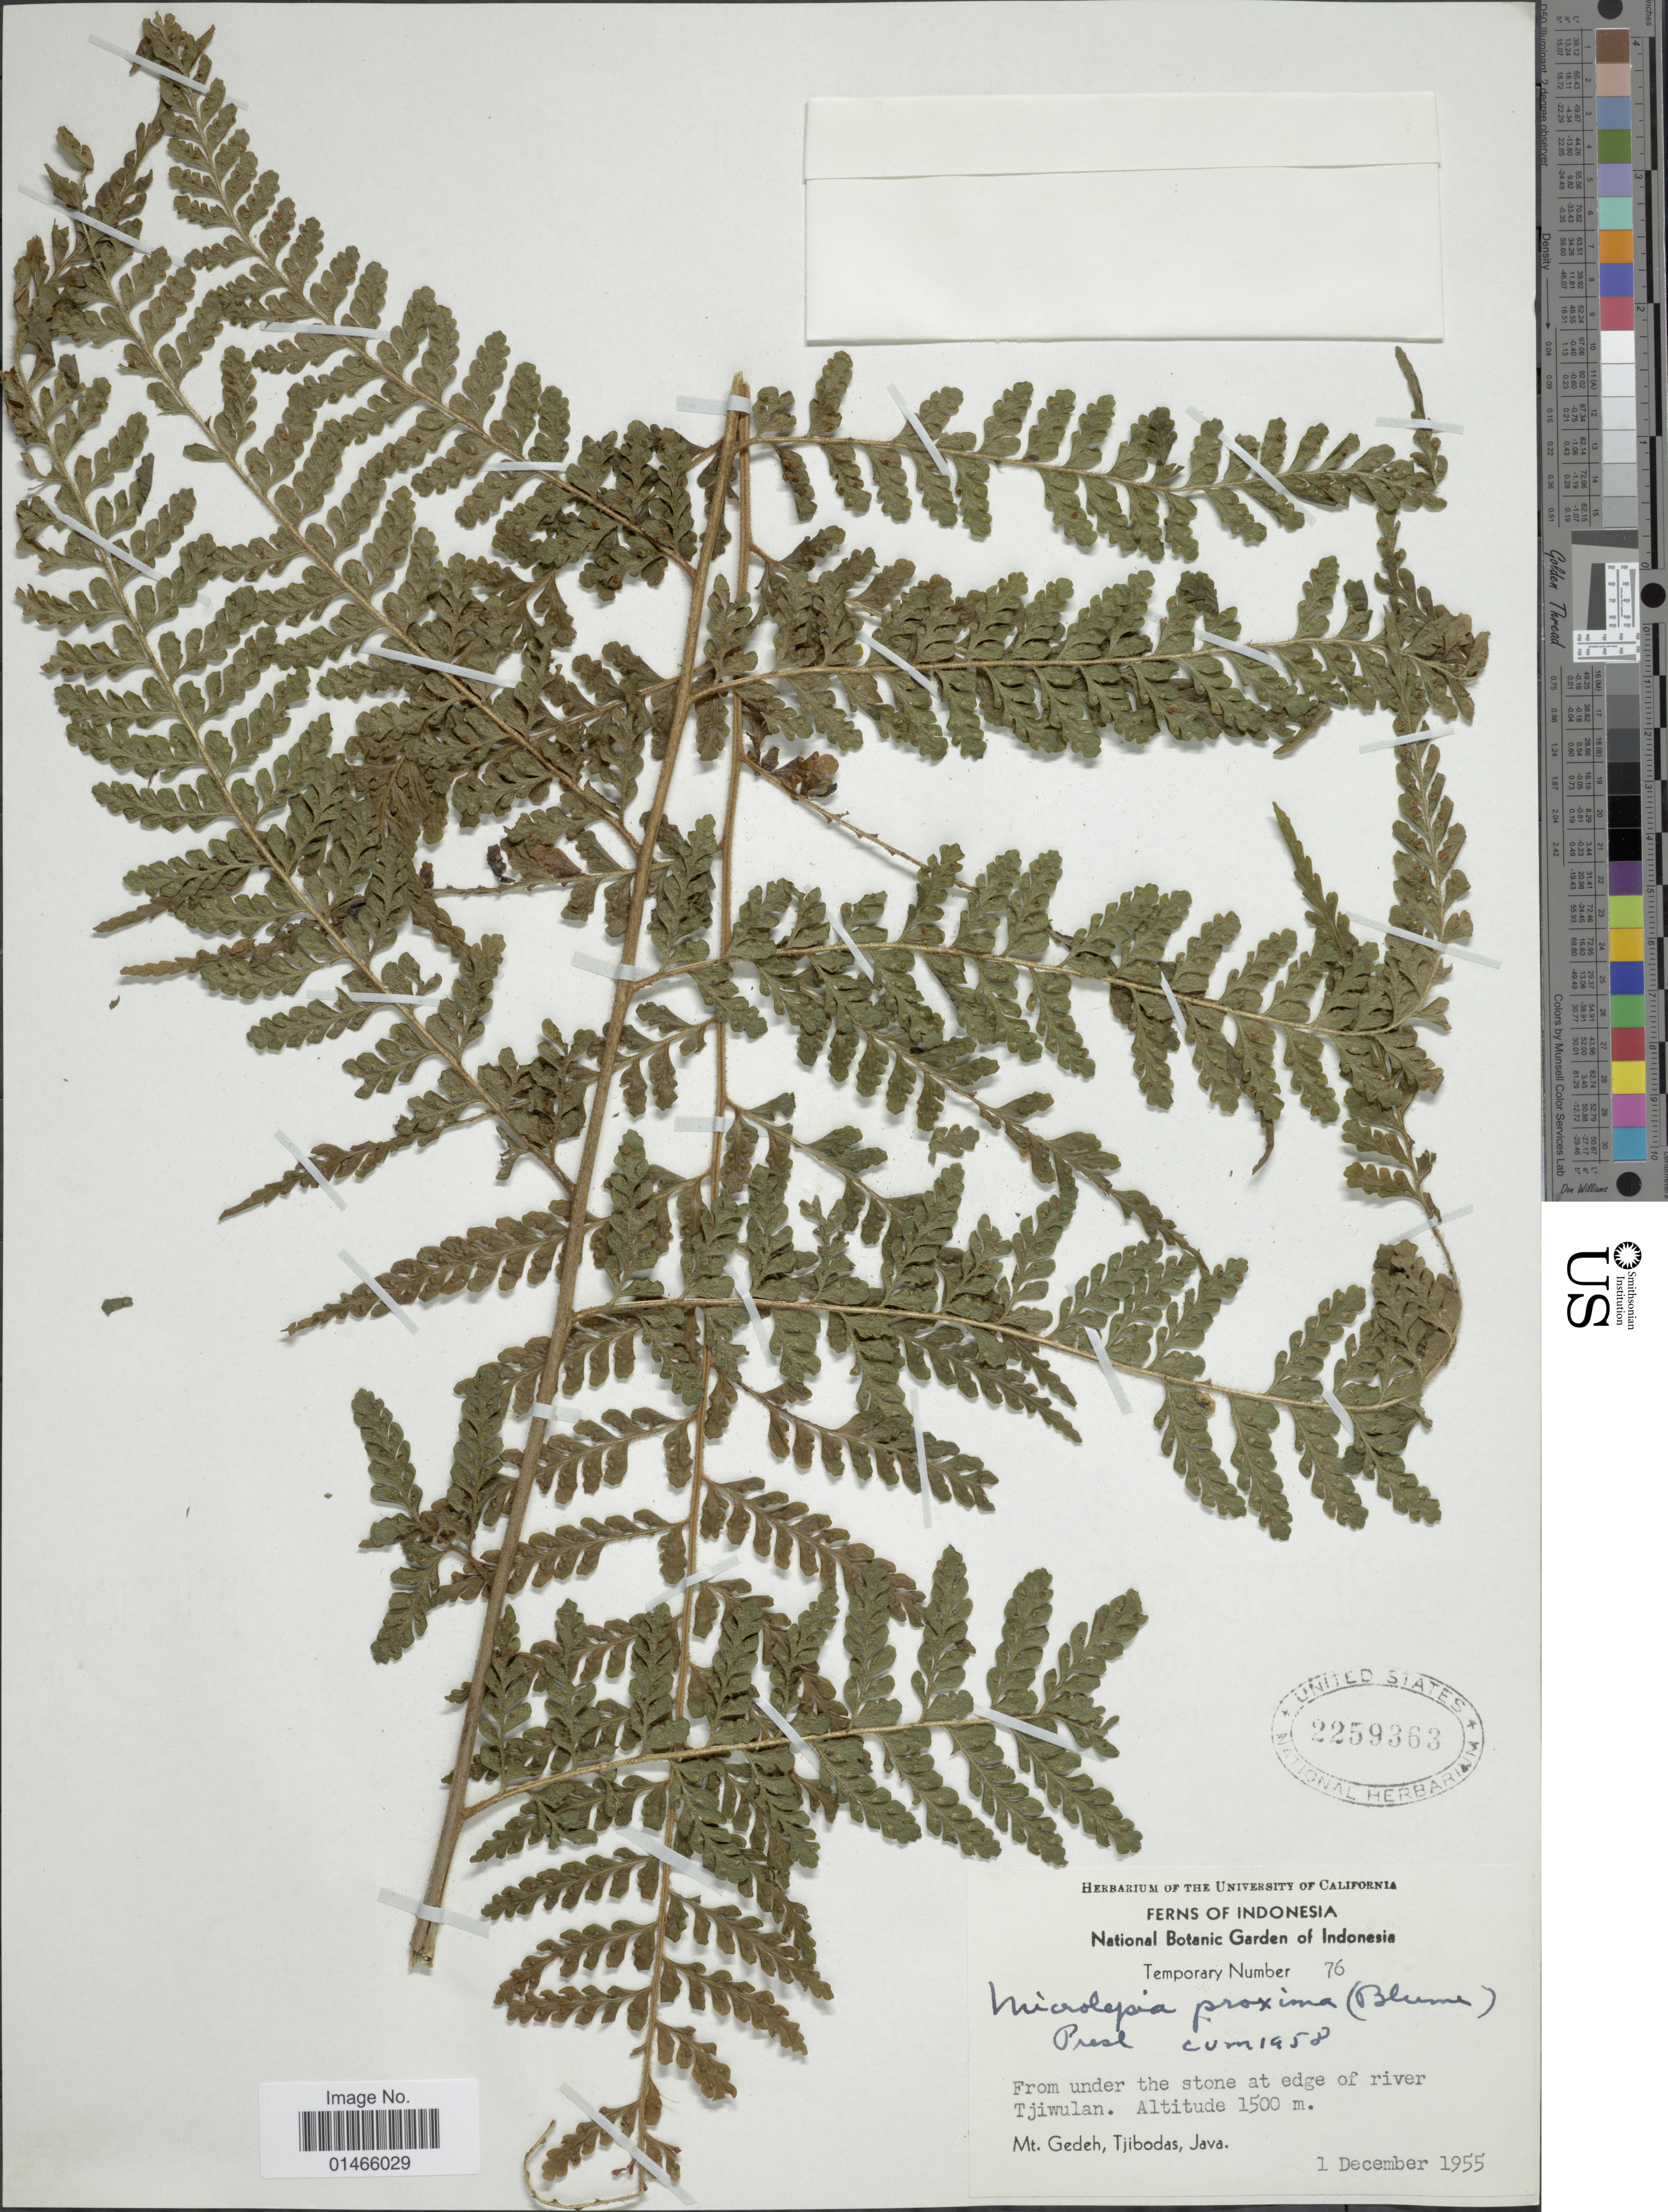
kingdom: Plantae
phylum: Tracheophyta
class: Polypodiopsida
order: Polypodiales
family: Dennstaedtiaceae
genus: Microlepia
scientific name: Microlepia proxima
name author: (Blume) C. Presl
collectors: National Botanic Garden of Indonesia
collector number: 76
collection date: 1955-12-01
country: Indonesia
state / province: Java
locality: From under the stine edge of river Tjiwulan, Mt, Gedeh, Tjibodas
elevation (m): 1500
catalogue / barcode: US 2259363